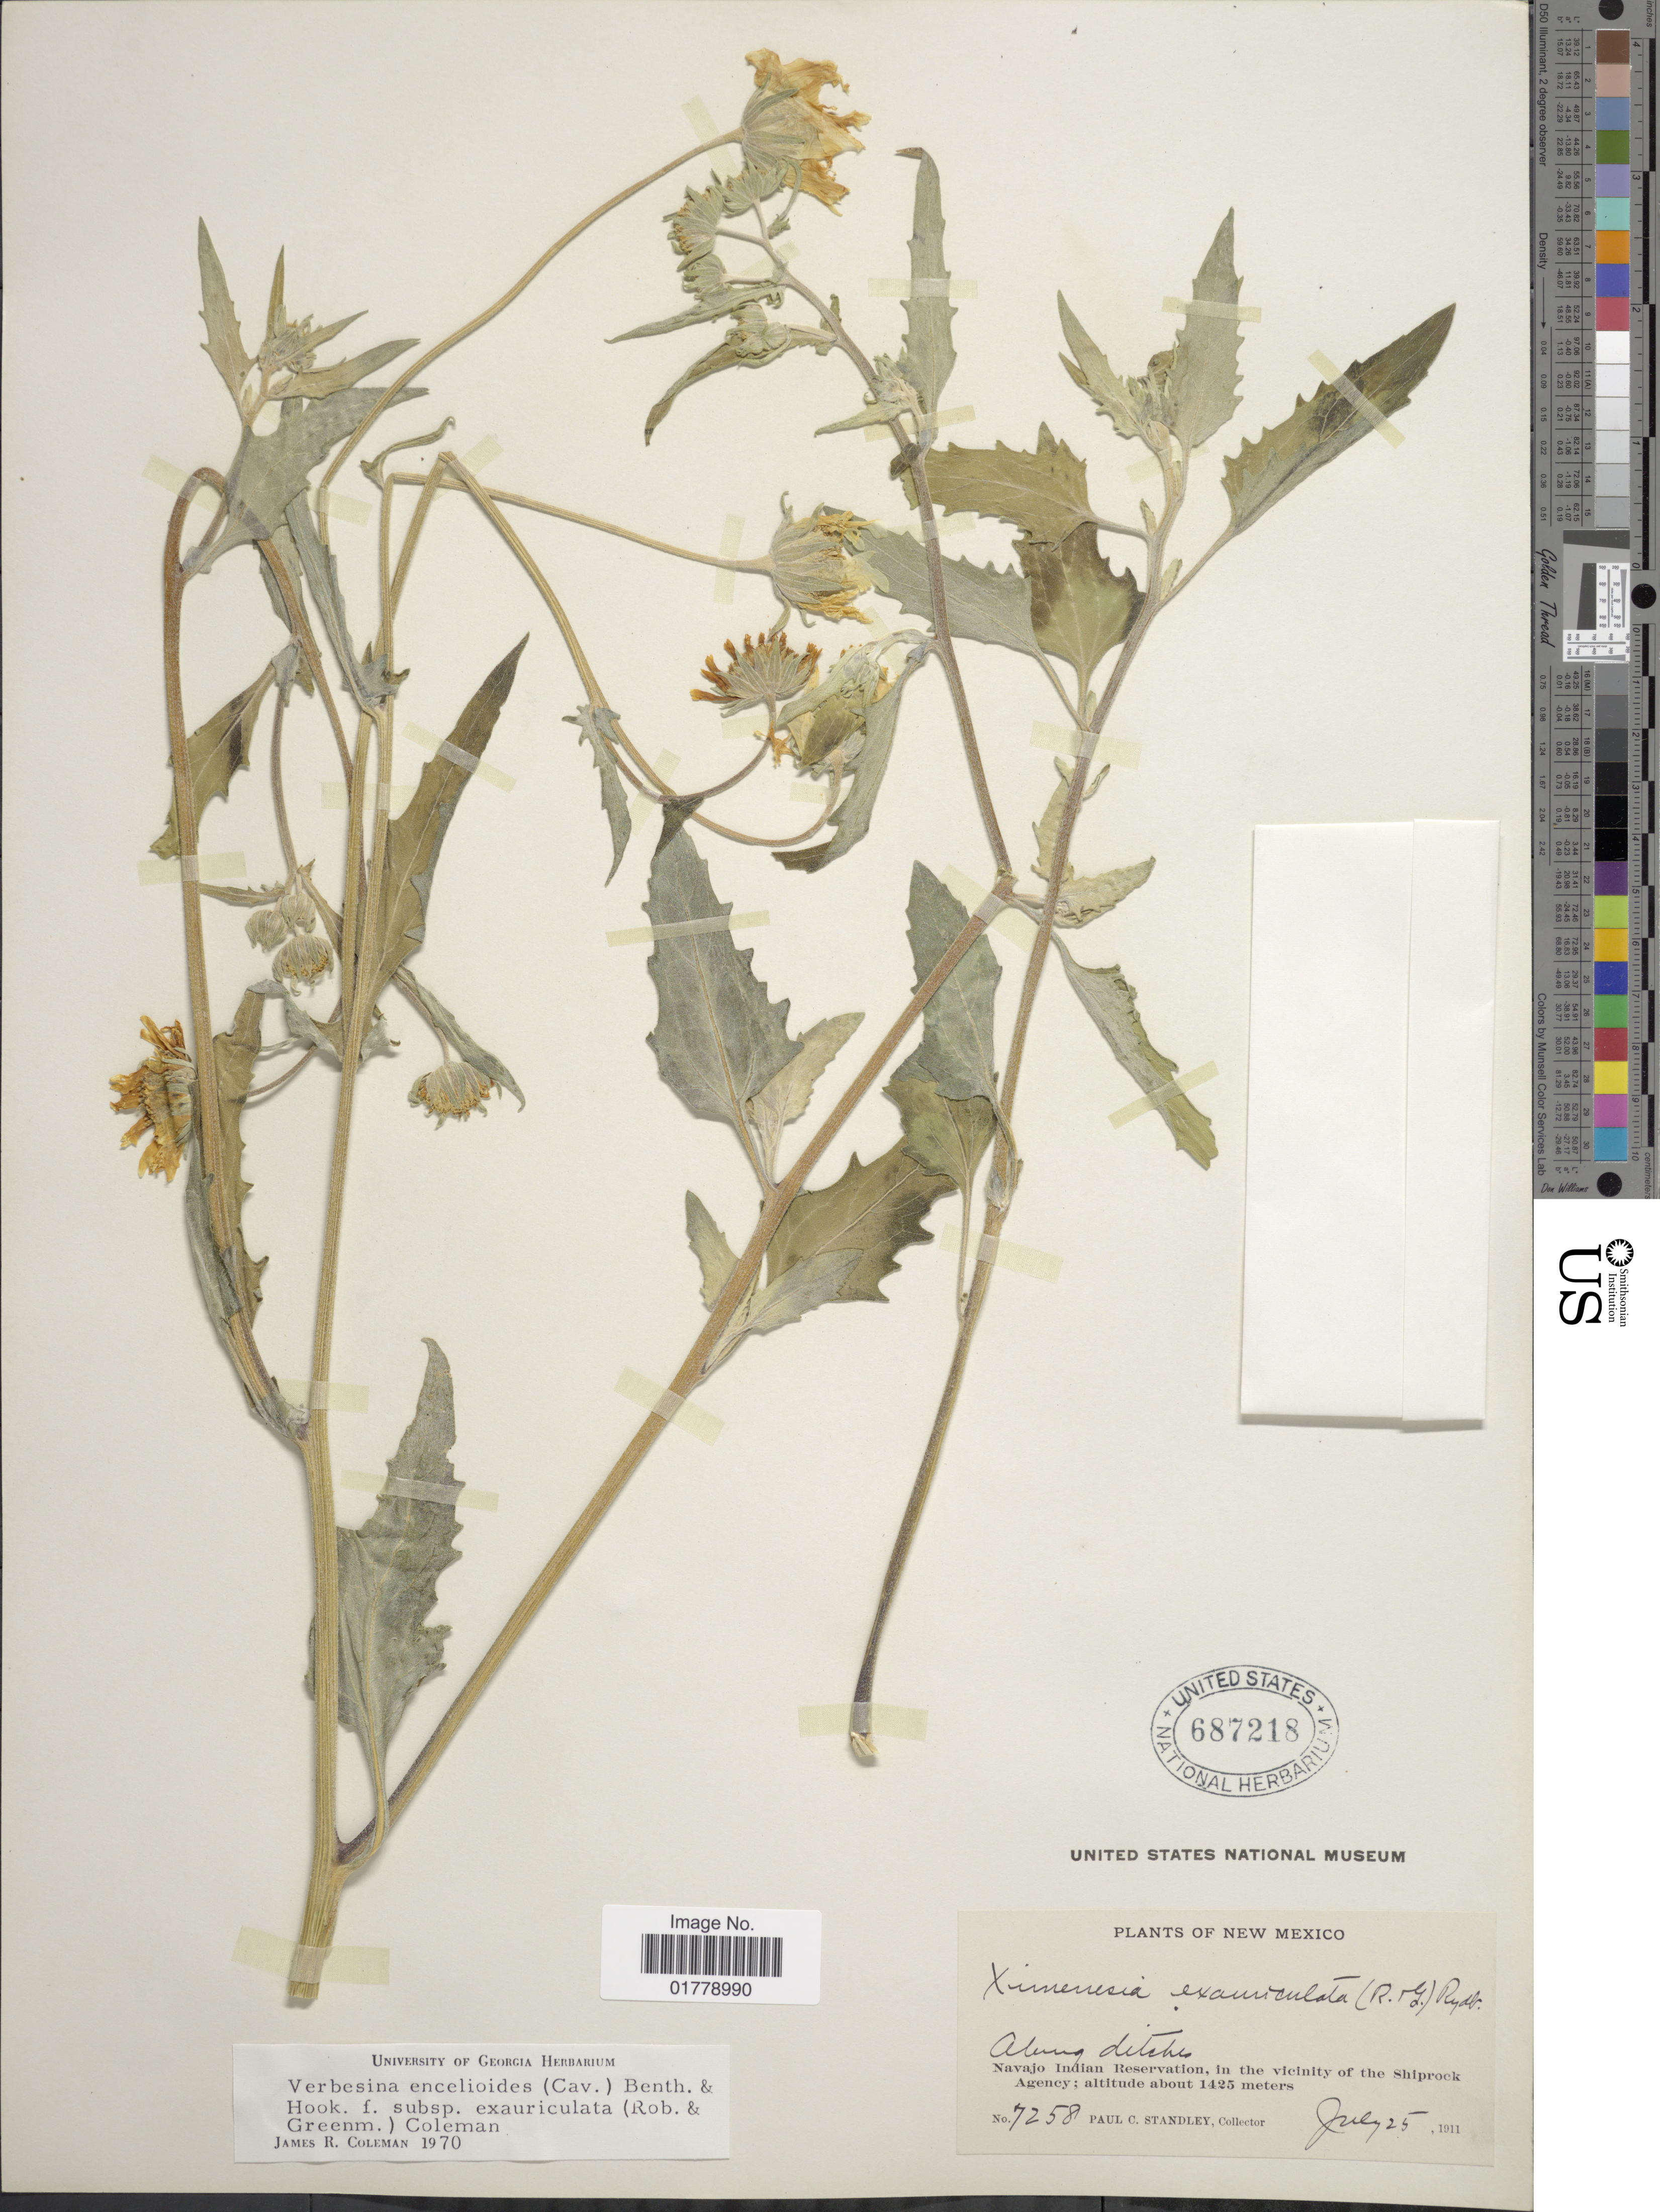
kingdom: Plantae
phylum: Tracheophyta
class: Magnoliopsida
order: Asterales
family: Asteraceae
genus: Verbesina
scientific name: Verbesina encelioides var. cana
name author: (B.L. Rob.) Greenm.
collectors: P. C. Standley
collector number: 7258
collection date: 1911-07-25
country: United States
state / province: New Mexico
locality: Along ditches. Navajo Indian Reservation, in the vicinity of the Shiprock Agency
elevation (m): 1425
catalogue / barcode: US 687218